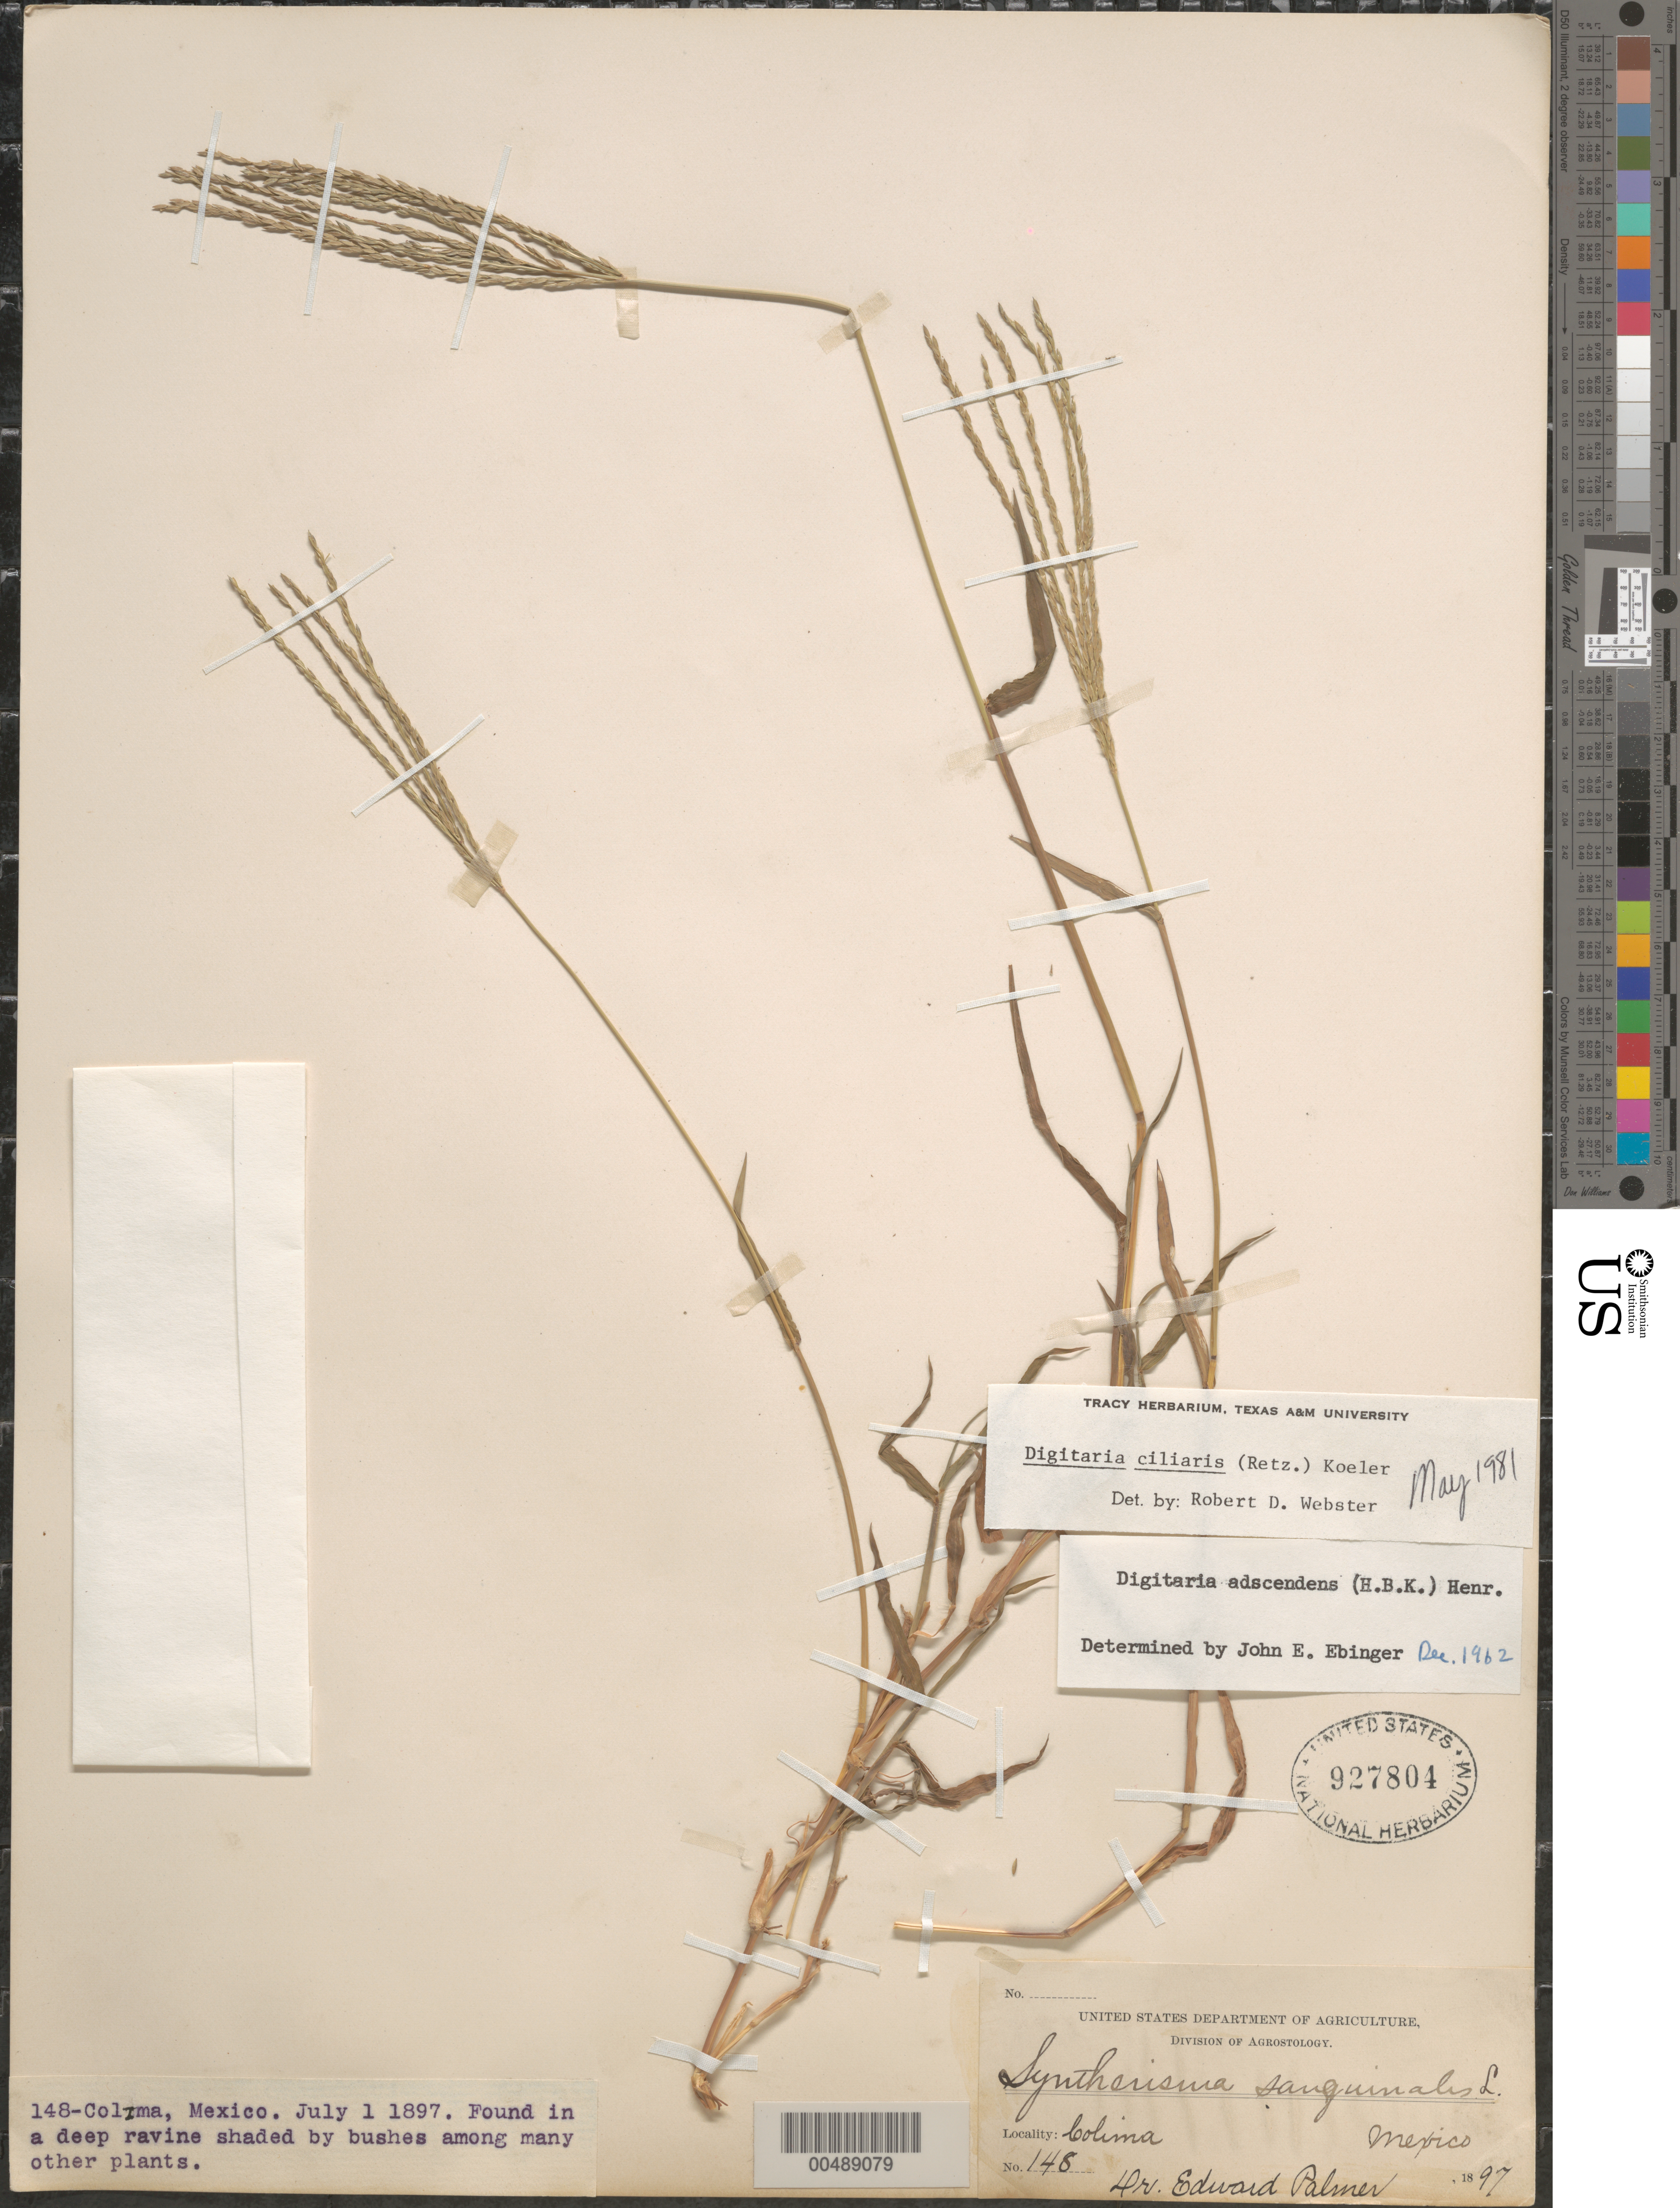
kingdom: Plantae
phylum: Tracheophyta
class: Liliopsida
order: Poales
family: Poaceae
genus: Digitaria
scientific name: Digitaria ciliaris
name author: (Retz.) Koeler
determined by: Webster, Robert D.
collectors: E. Palmer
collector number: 148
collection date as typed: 1 Jul 1897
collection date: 1897-07-01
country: Mexico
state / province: Colima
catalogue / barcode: US 927804